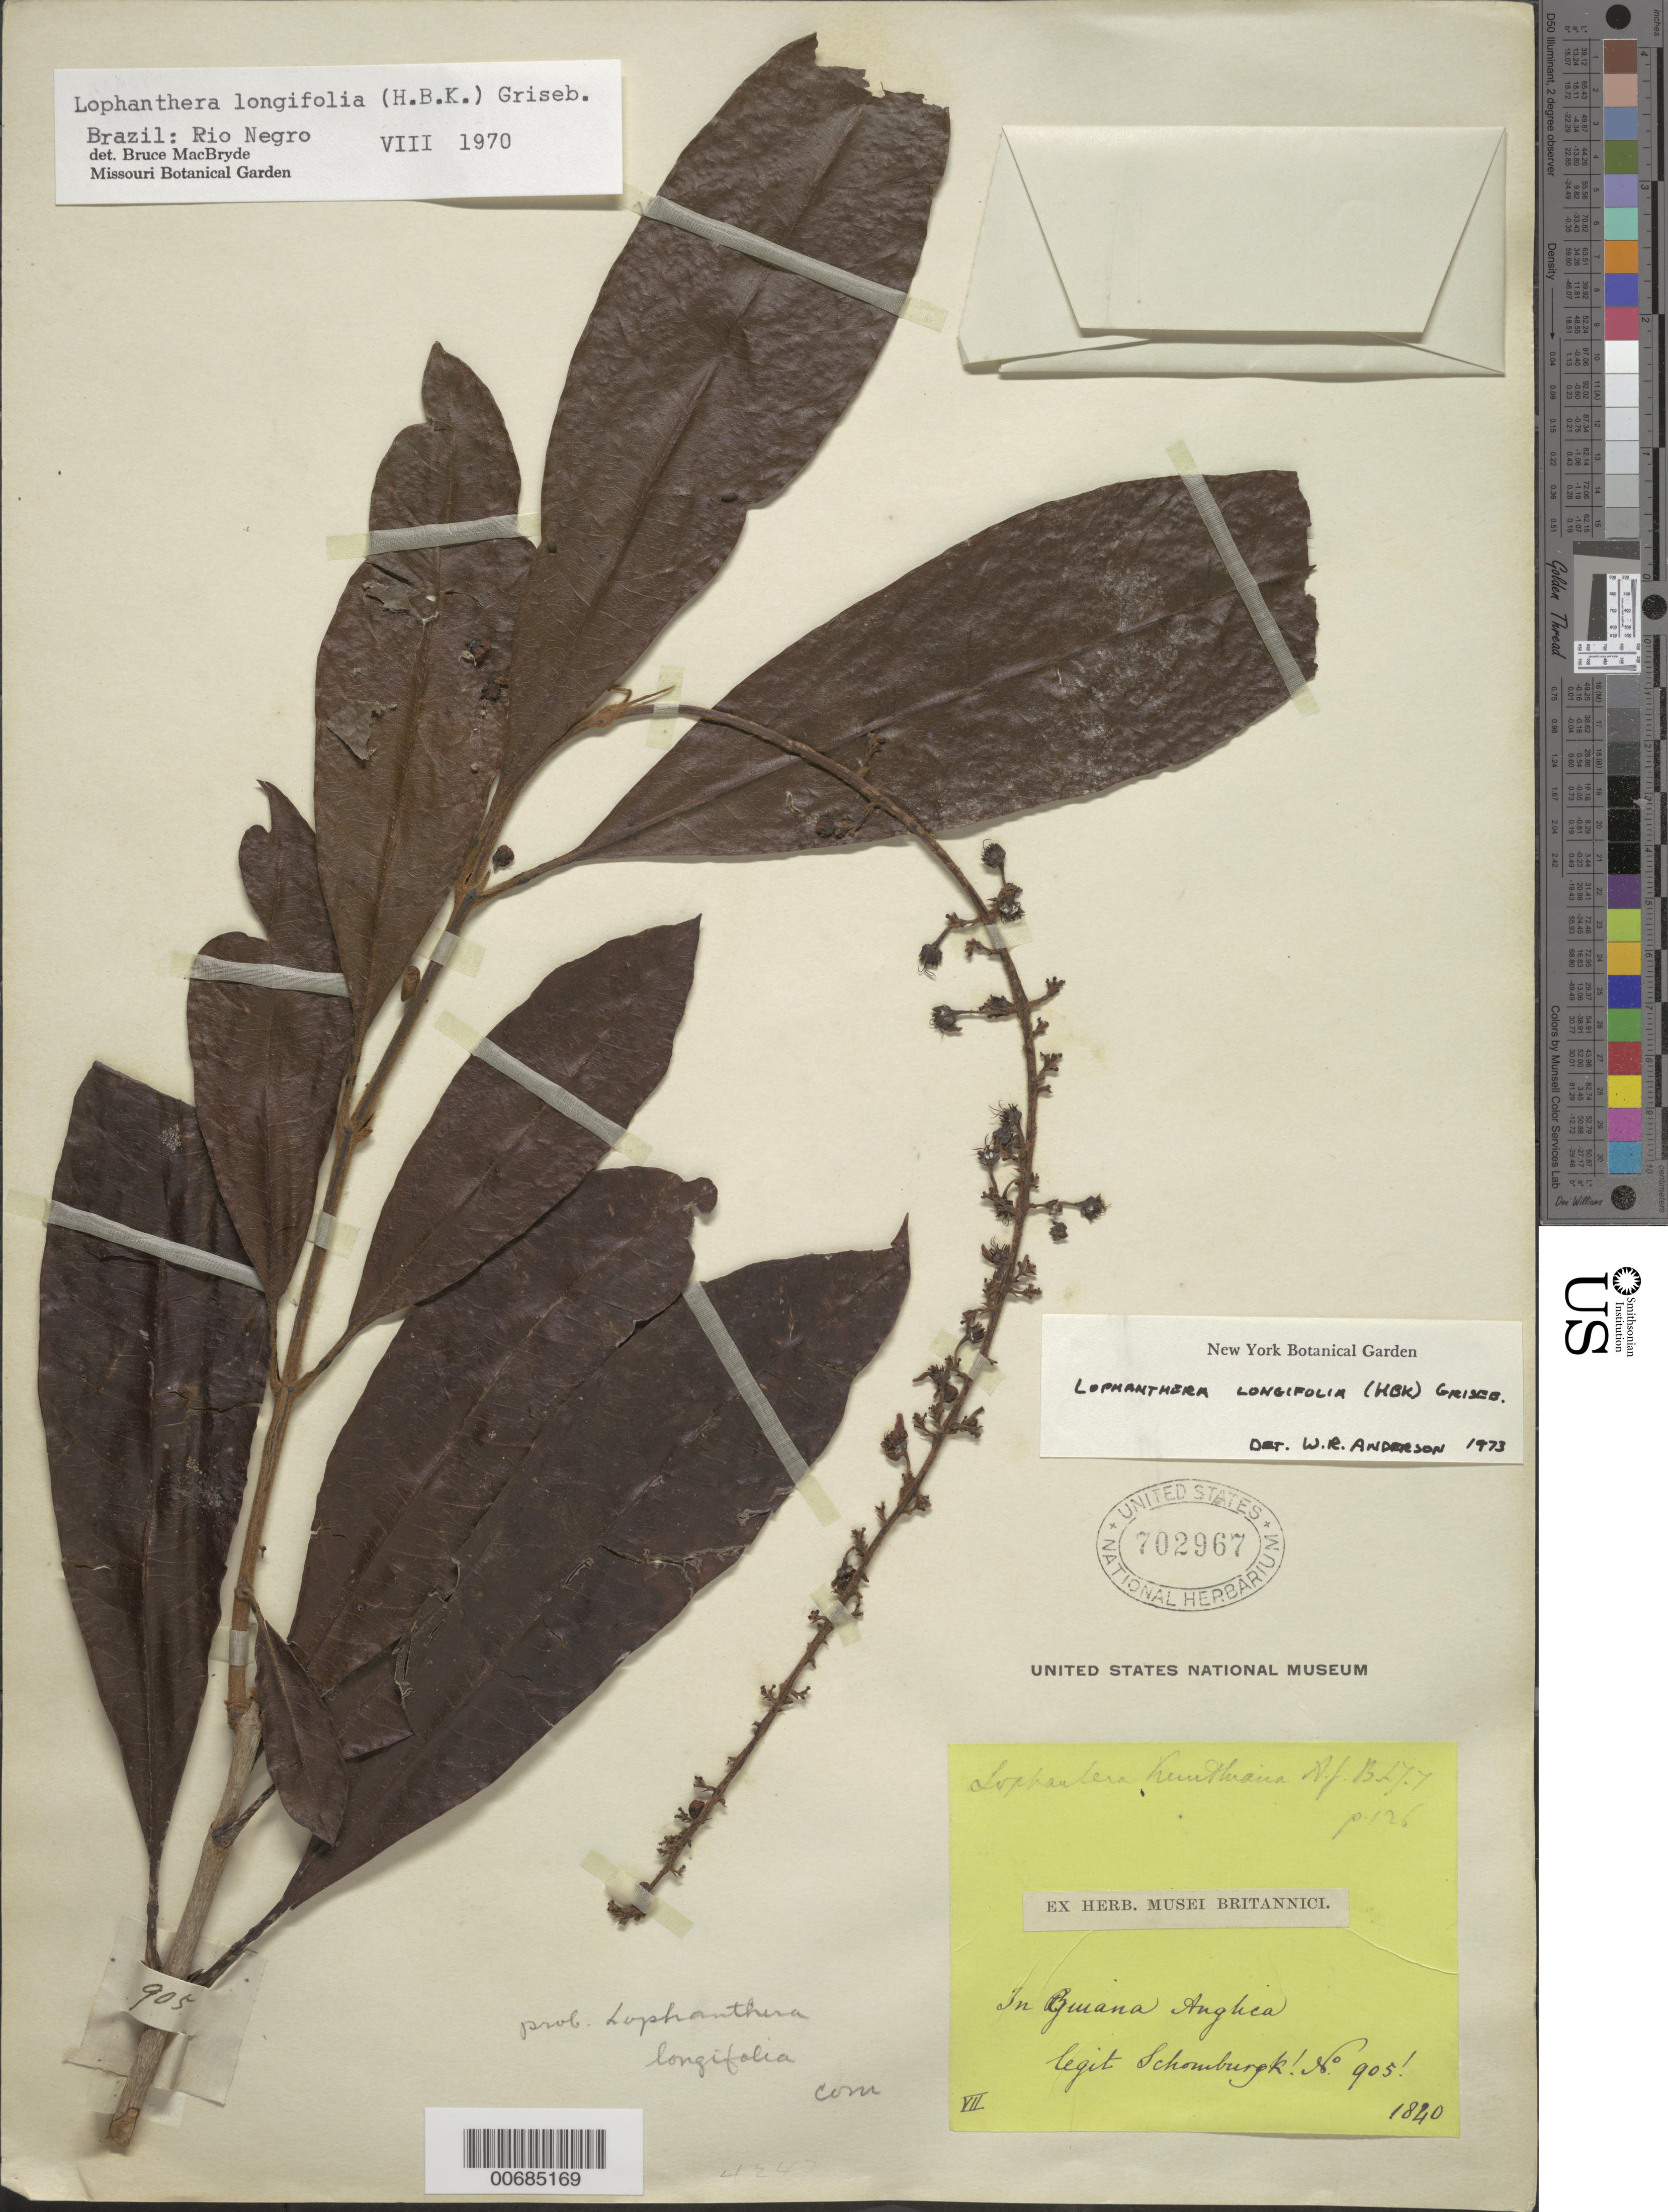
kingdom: Plantae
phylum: Tracheophyta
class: Magnoliopsida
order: Malpighiales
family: Malpighiaceae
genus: Lophanthera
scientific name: Lophanthera longifolia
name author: (Kunth) Griseb.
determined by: Anderson, W. R., (MICH), University of Michigan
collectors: -- Schomburgk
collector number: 905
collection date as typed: July 1840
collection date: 1840-07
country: Guyana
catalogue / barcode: US 702967